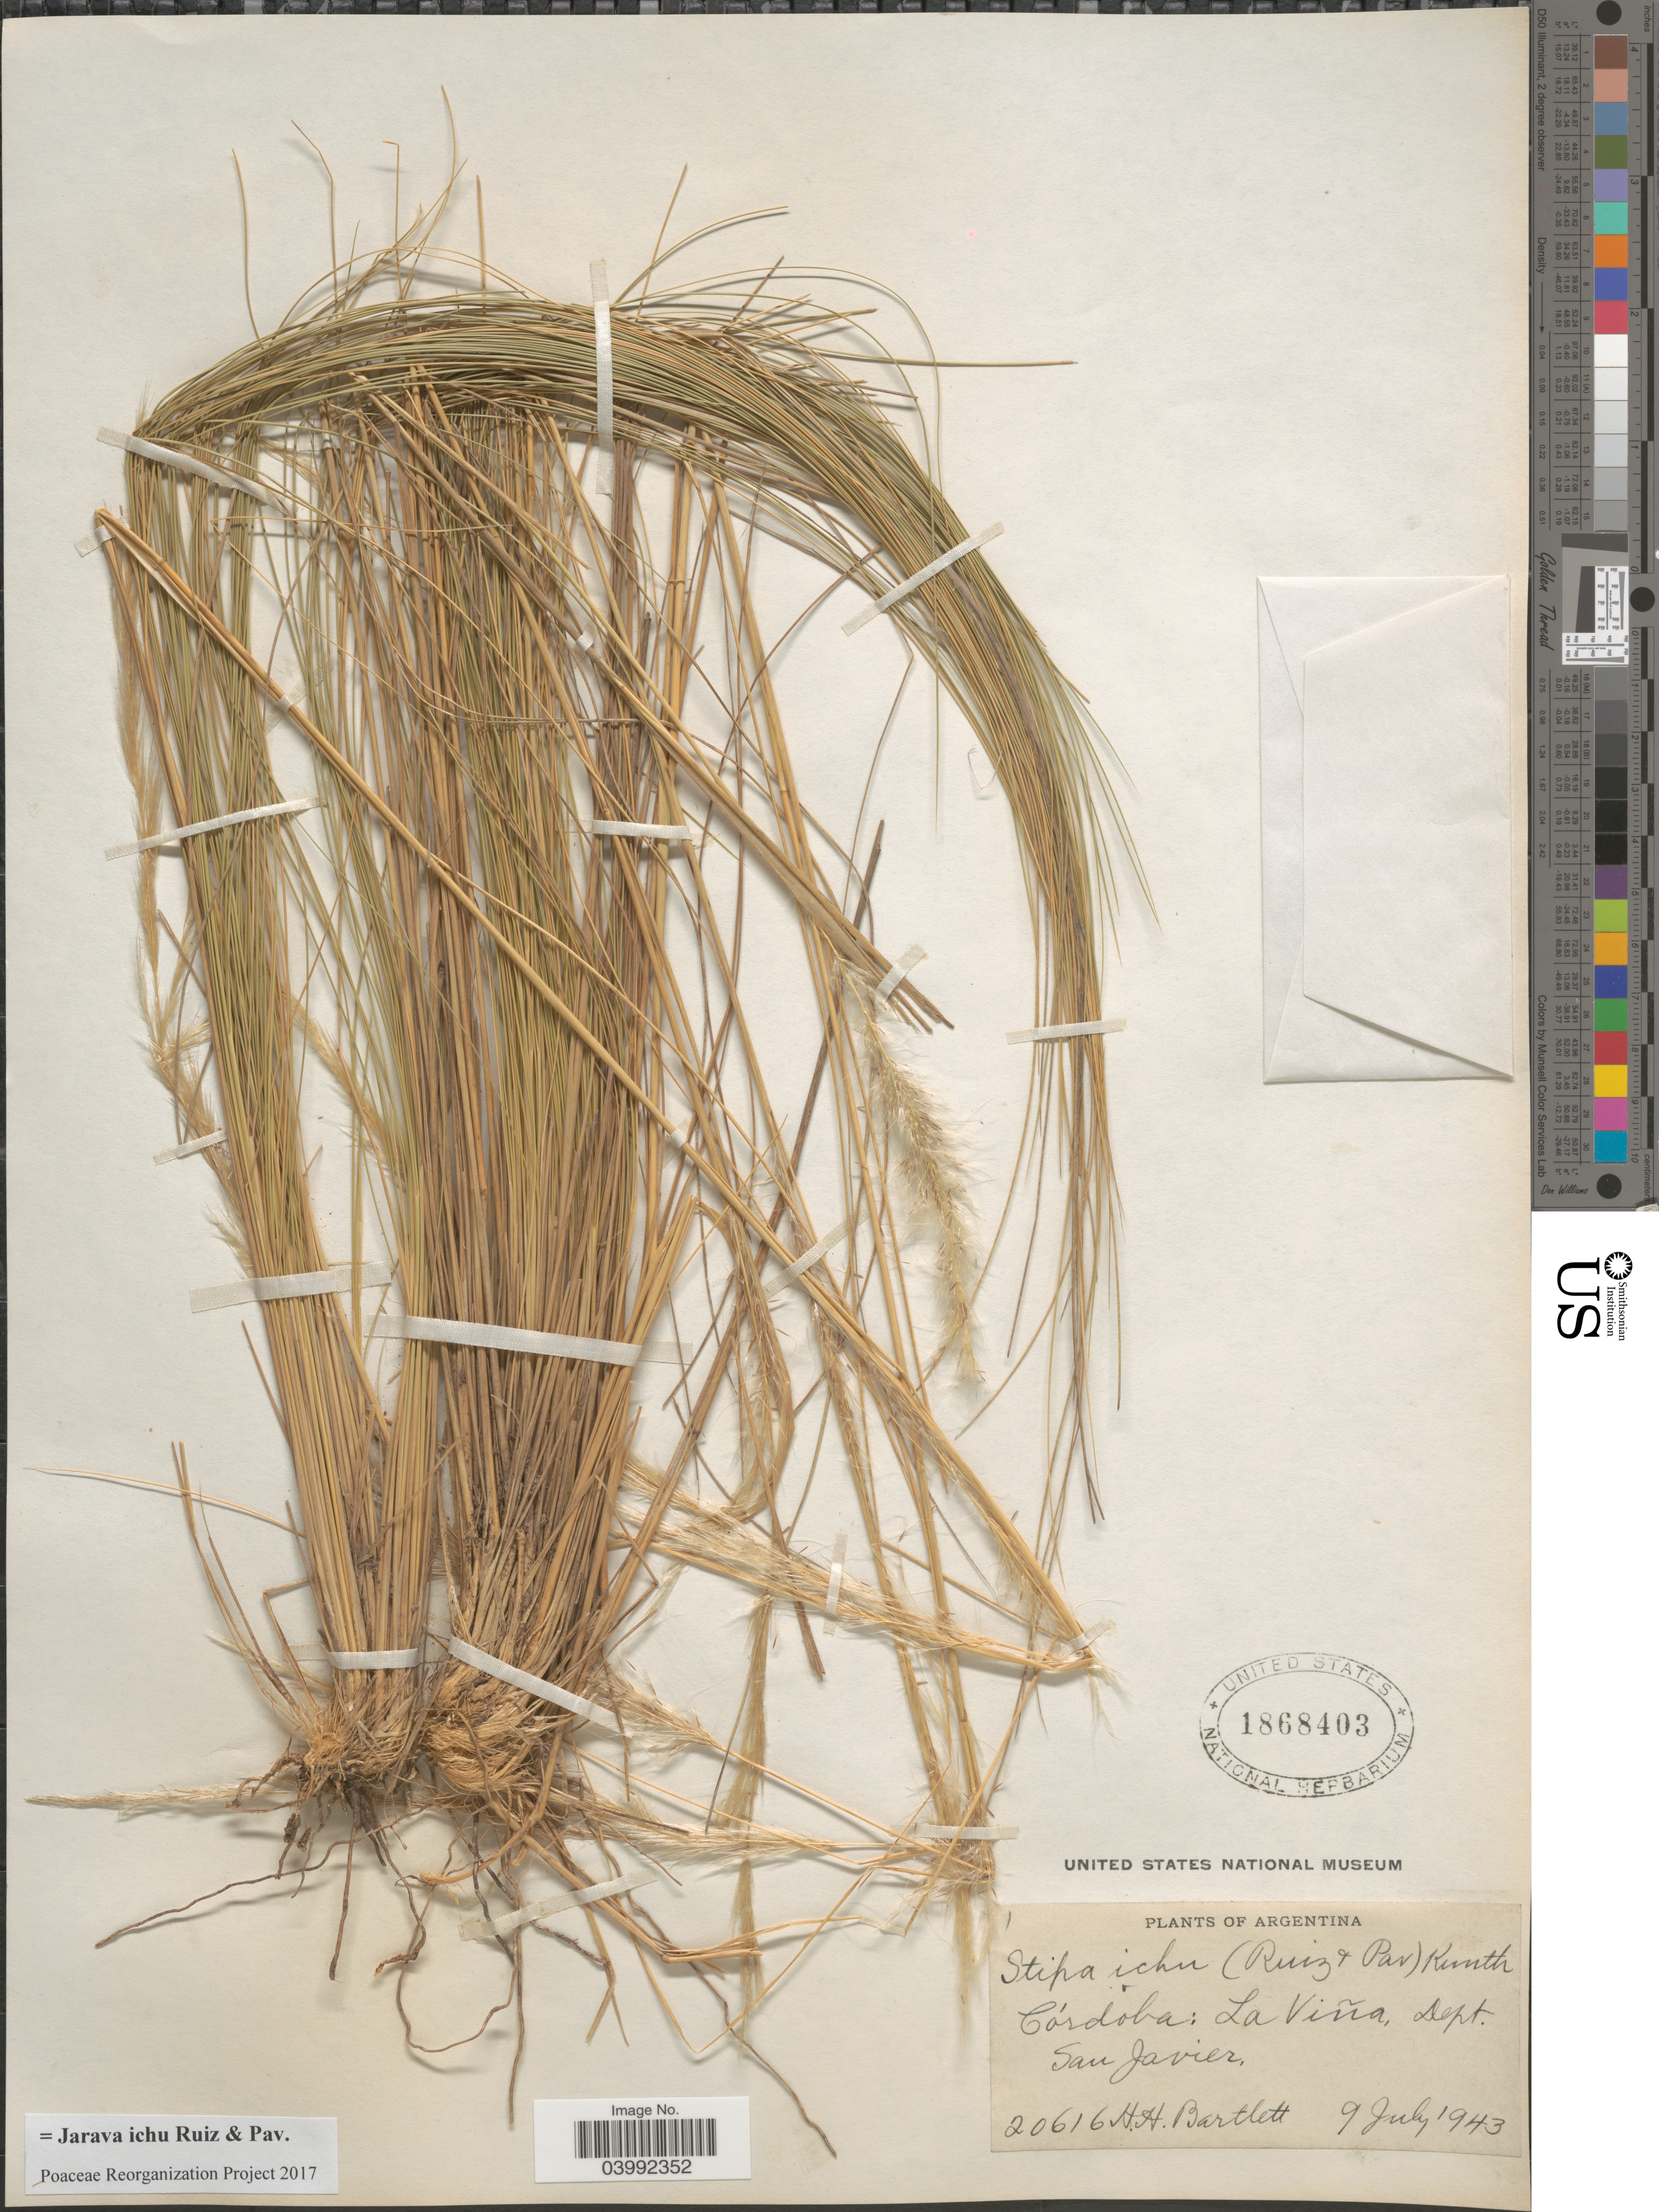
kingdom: Plantae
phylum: Tracheophyta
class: Liliopsida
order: Poales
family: Poaceae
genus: Jarava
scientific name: Jarava ichu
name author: Ruiz & Pav.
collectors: H. H. Bartlett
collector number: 20616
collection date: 1943-07-09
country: Argentina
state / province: Cordoba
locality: La Viña, Dept. San Javier.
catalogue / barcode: US 1868403